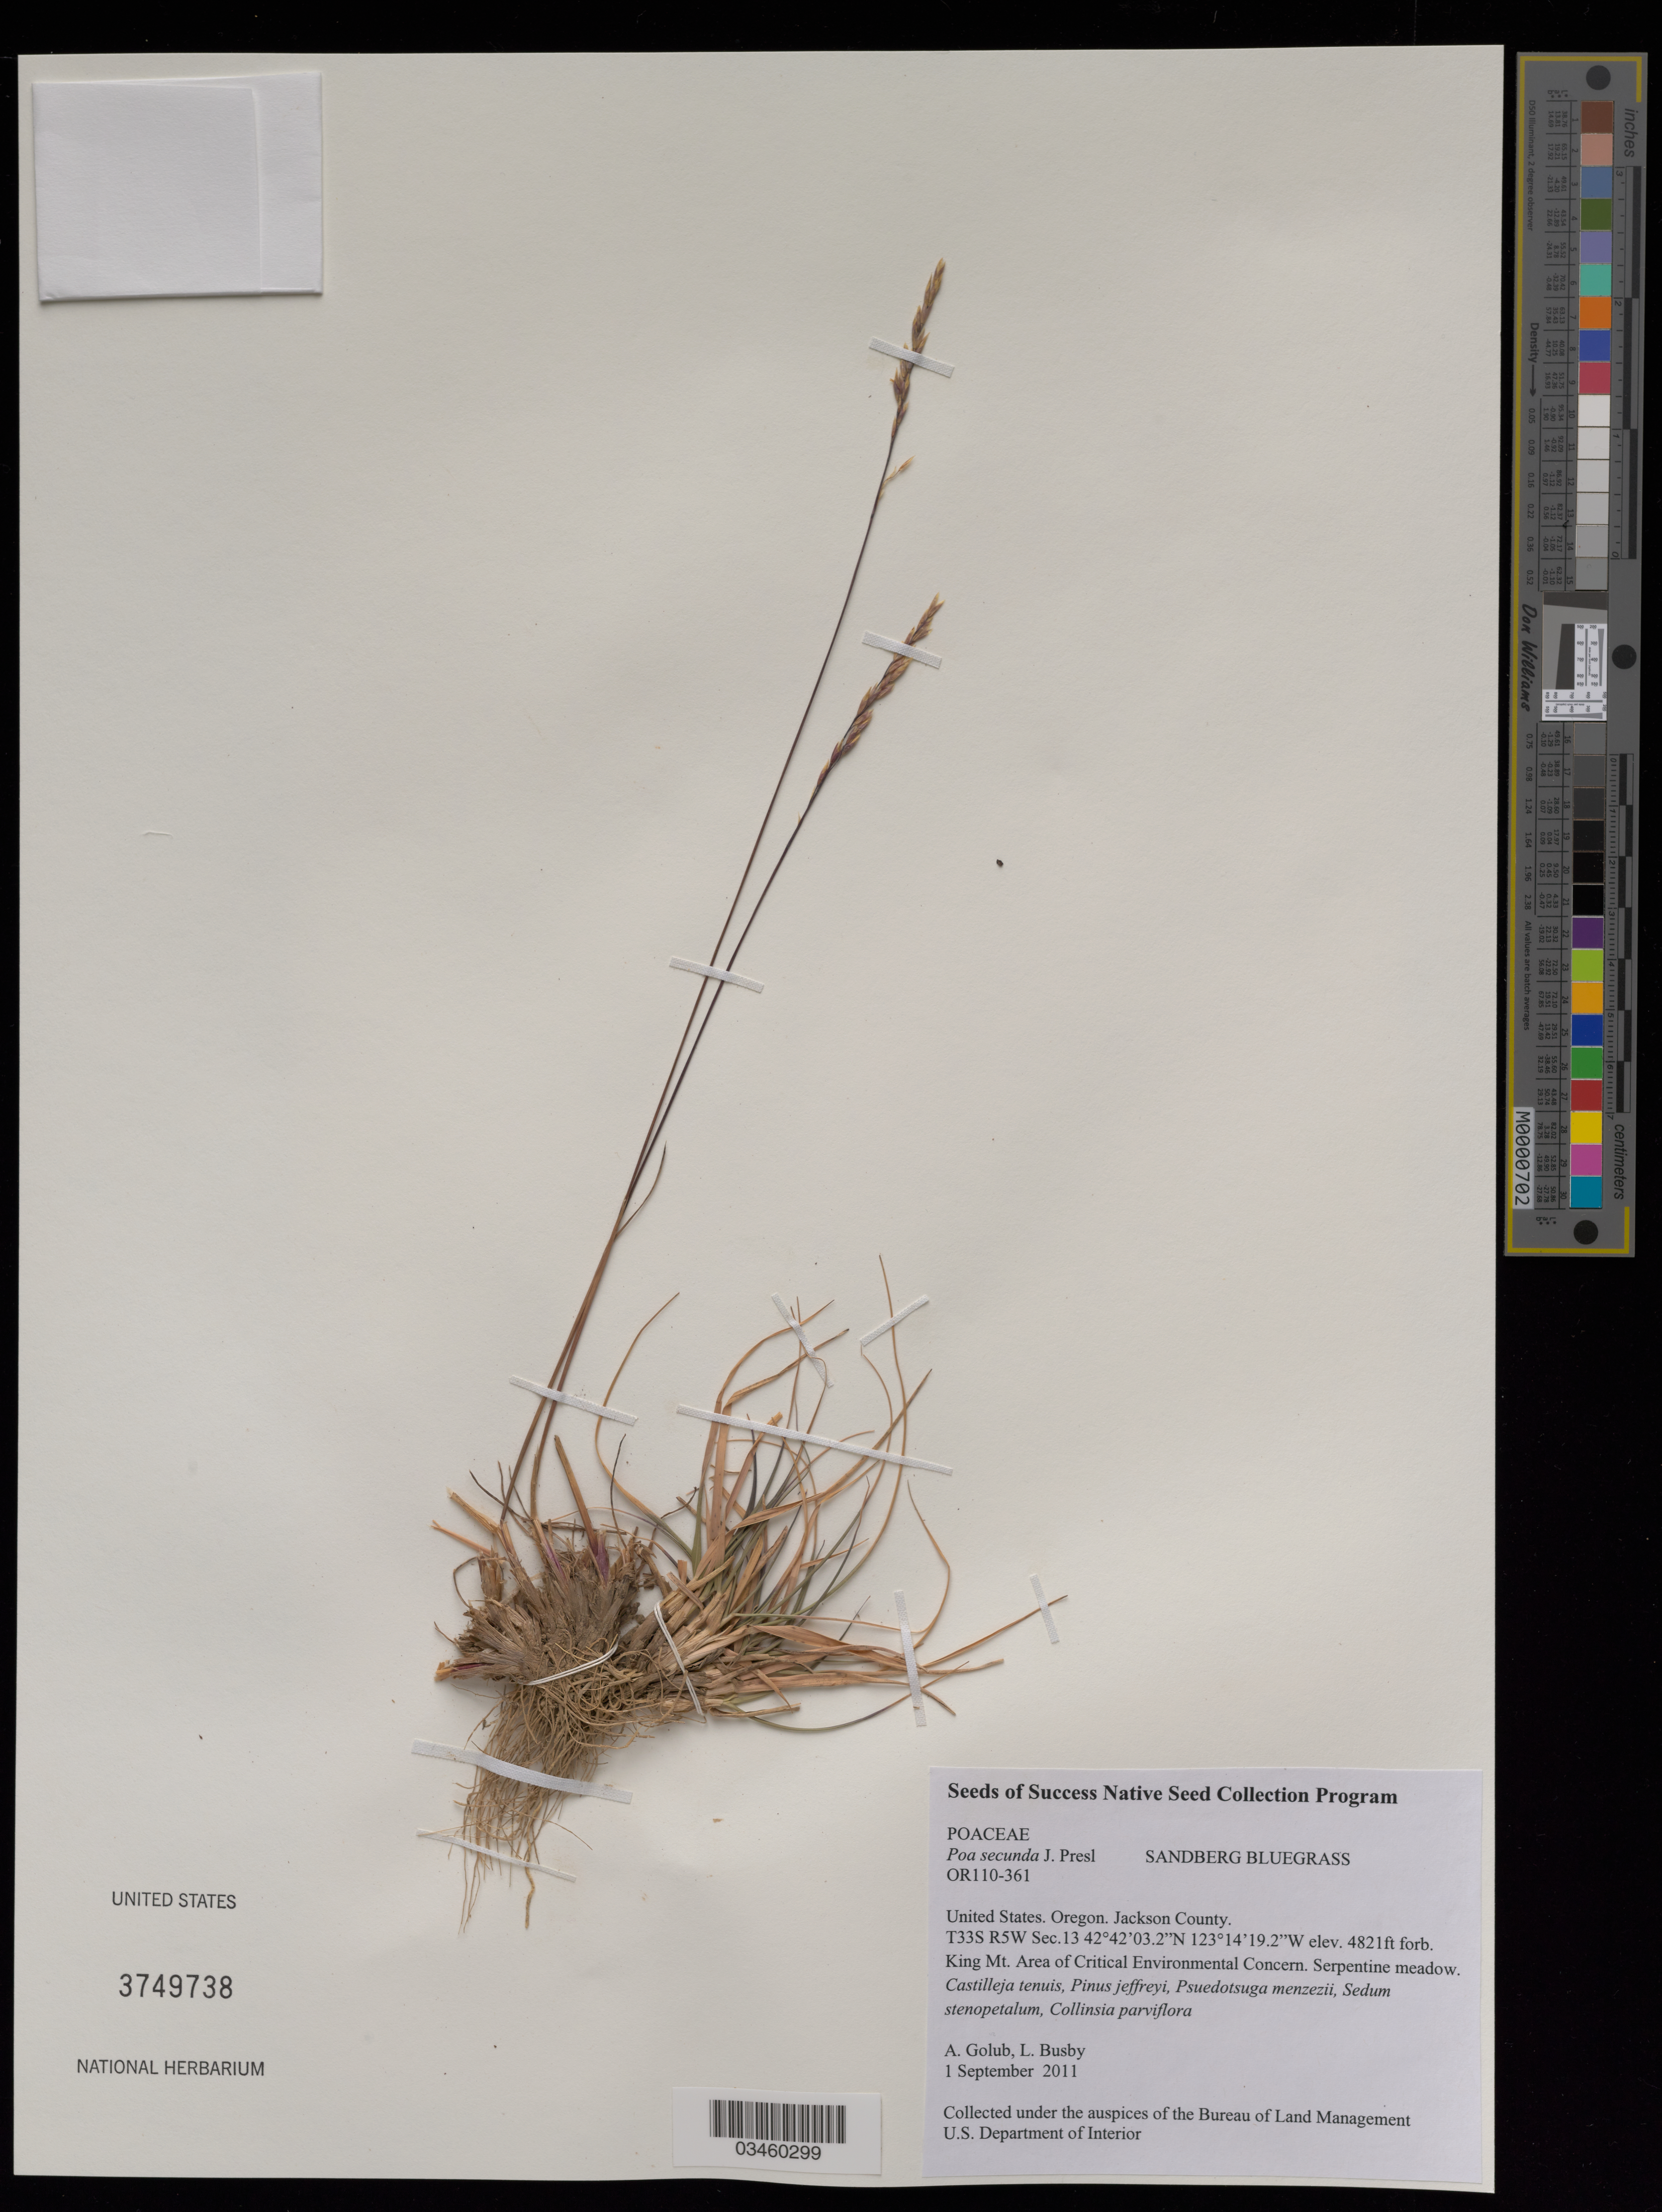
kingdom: Plantae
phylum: Tracheophyta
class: Liliopsida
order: Poales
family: Poaceae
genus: Poa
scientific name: Poa secunda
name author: J. Presl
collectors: A. Golub & L. Busby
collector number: OR110-361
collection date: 2011-09-01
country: United States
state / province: Oregon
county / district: Jackson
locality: King Mt. Area Critical Environmental Concern.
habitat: Serpentine meadow. With Castilleja tenuis, Pinus jeffreyi, Pseudotsugia menziesii, ect.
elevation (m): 1469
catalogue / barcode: US 3749738